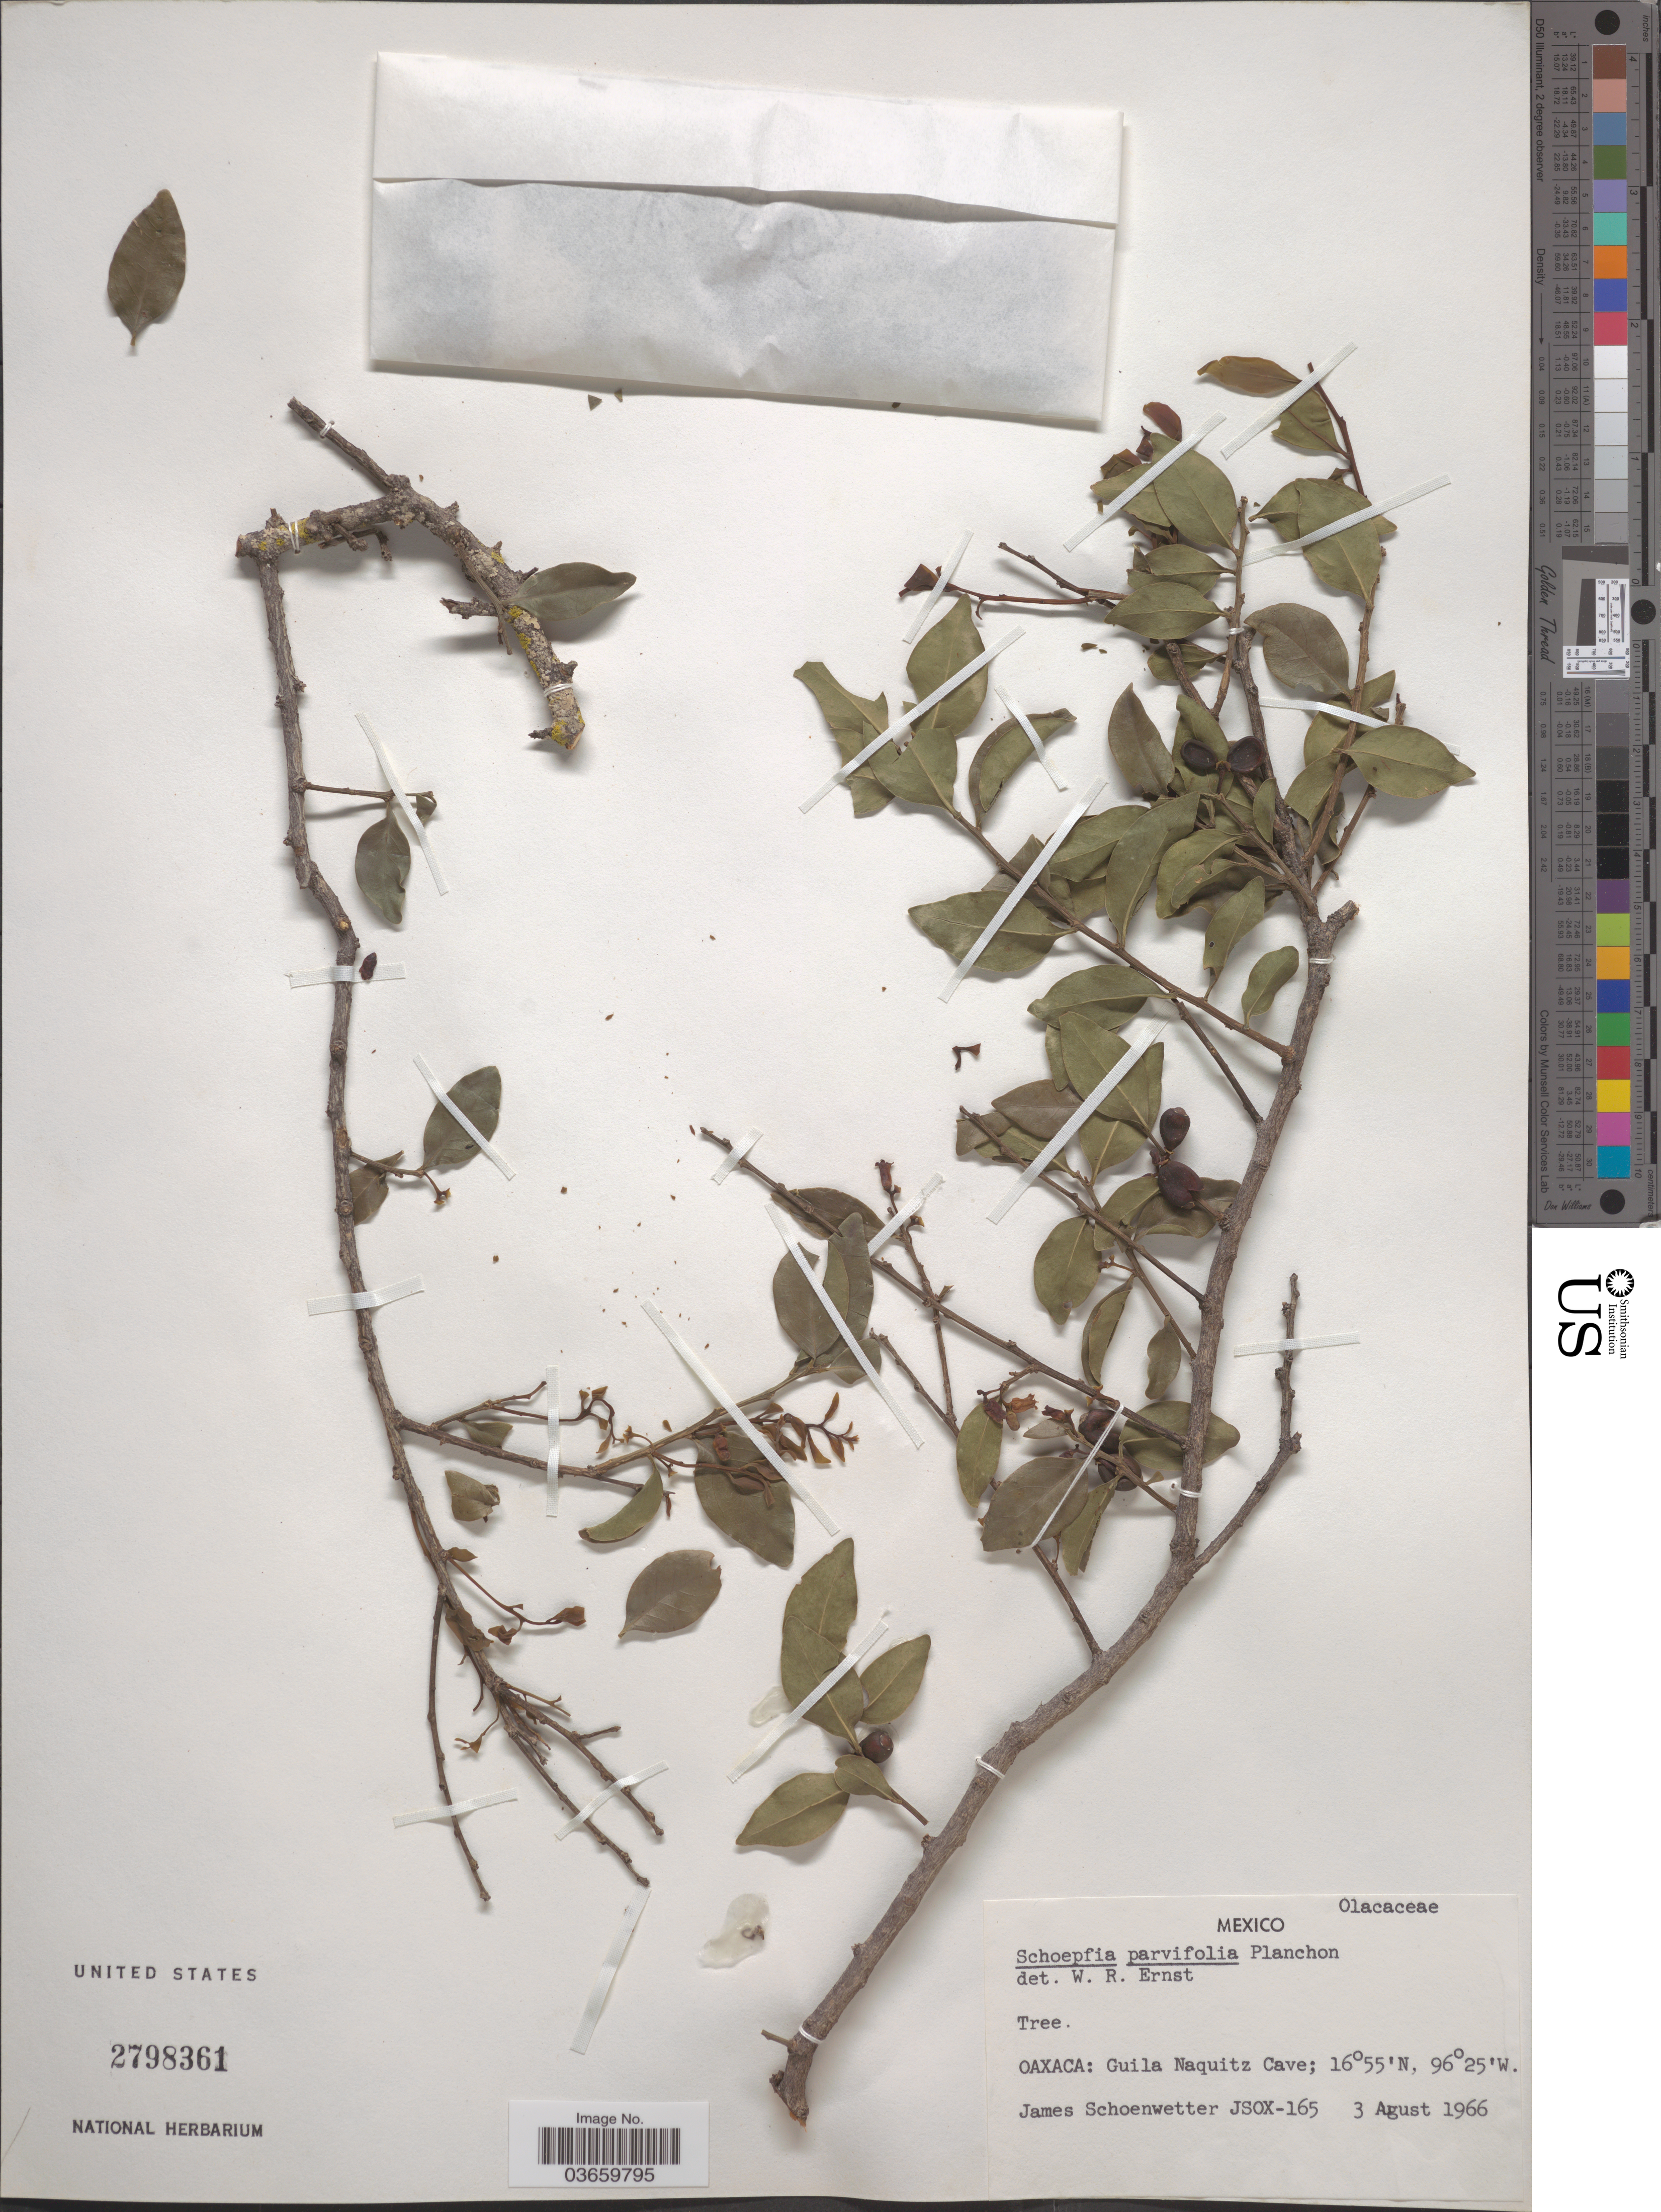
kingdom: Plantae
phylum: Tracheophyta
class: Magnoliopsida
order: Santalales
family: Schoepfiaceae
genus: Schoepfia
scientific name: Schoepfia parvifolia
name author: Planch.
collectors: J. Schoenwetter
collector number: JSOX-165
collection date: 1966-08-03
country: Mexico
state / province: Oaxaca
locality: Guila Naquitz Cave.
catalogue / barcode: US 2798361